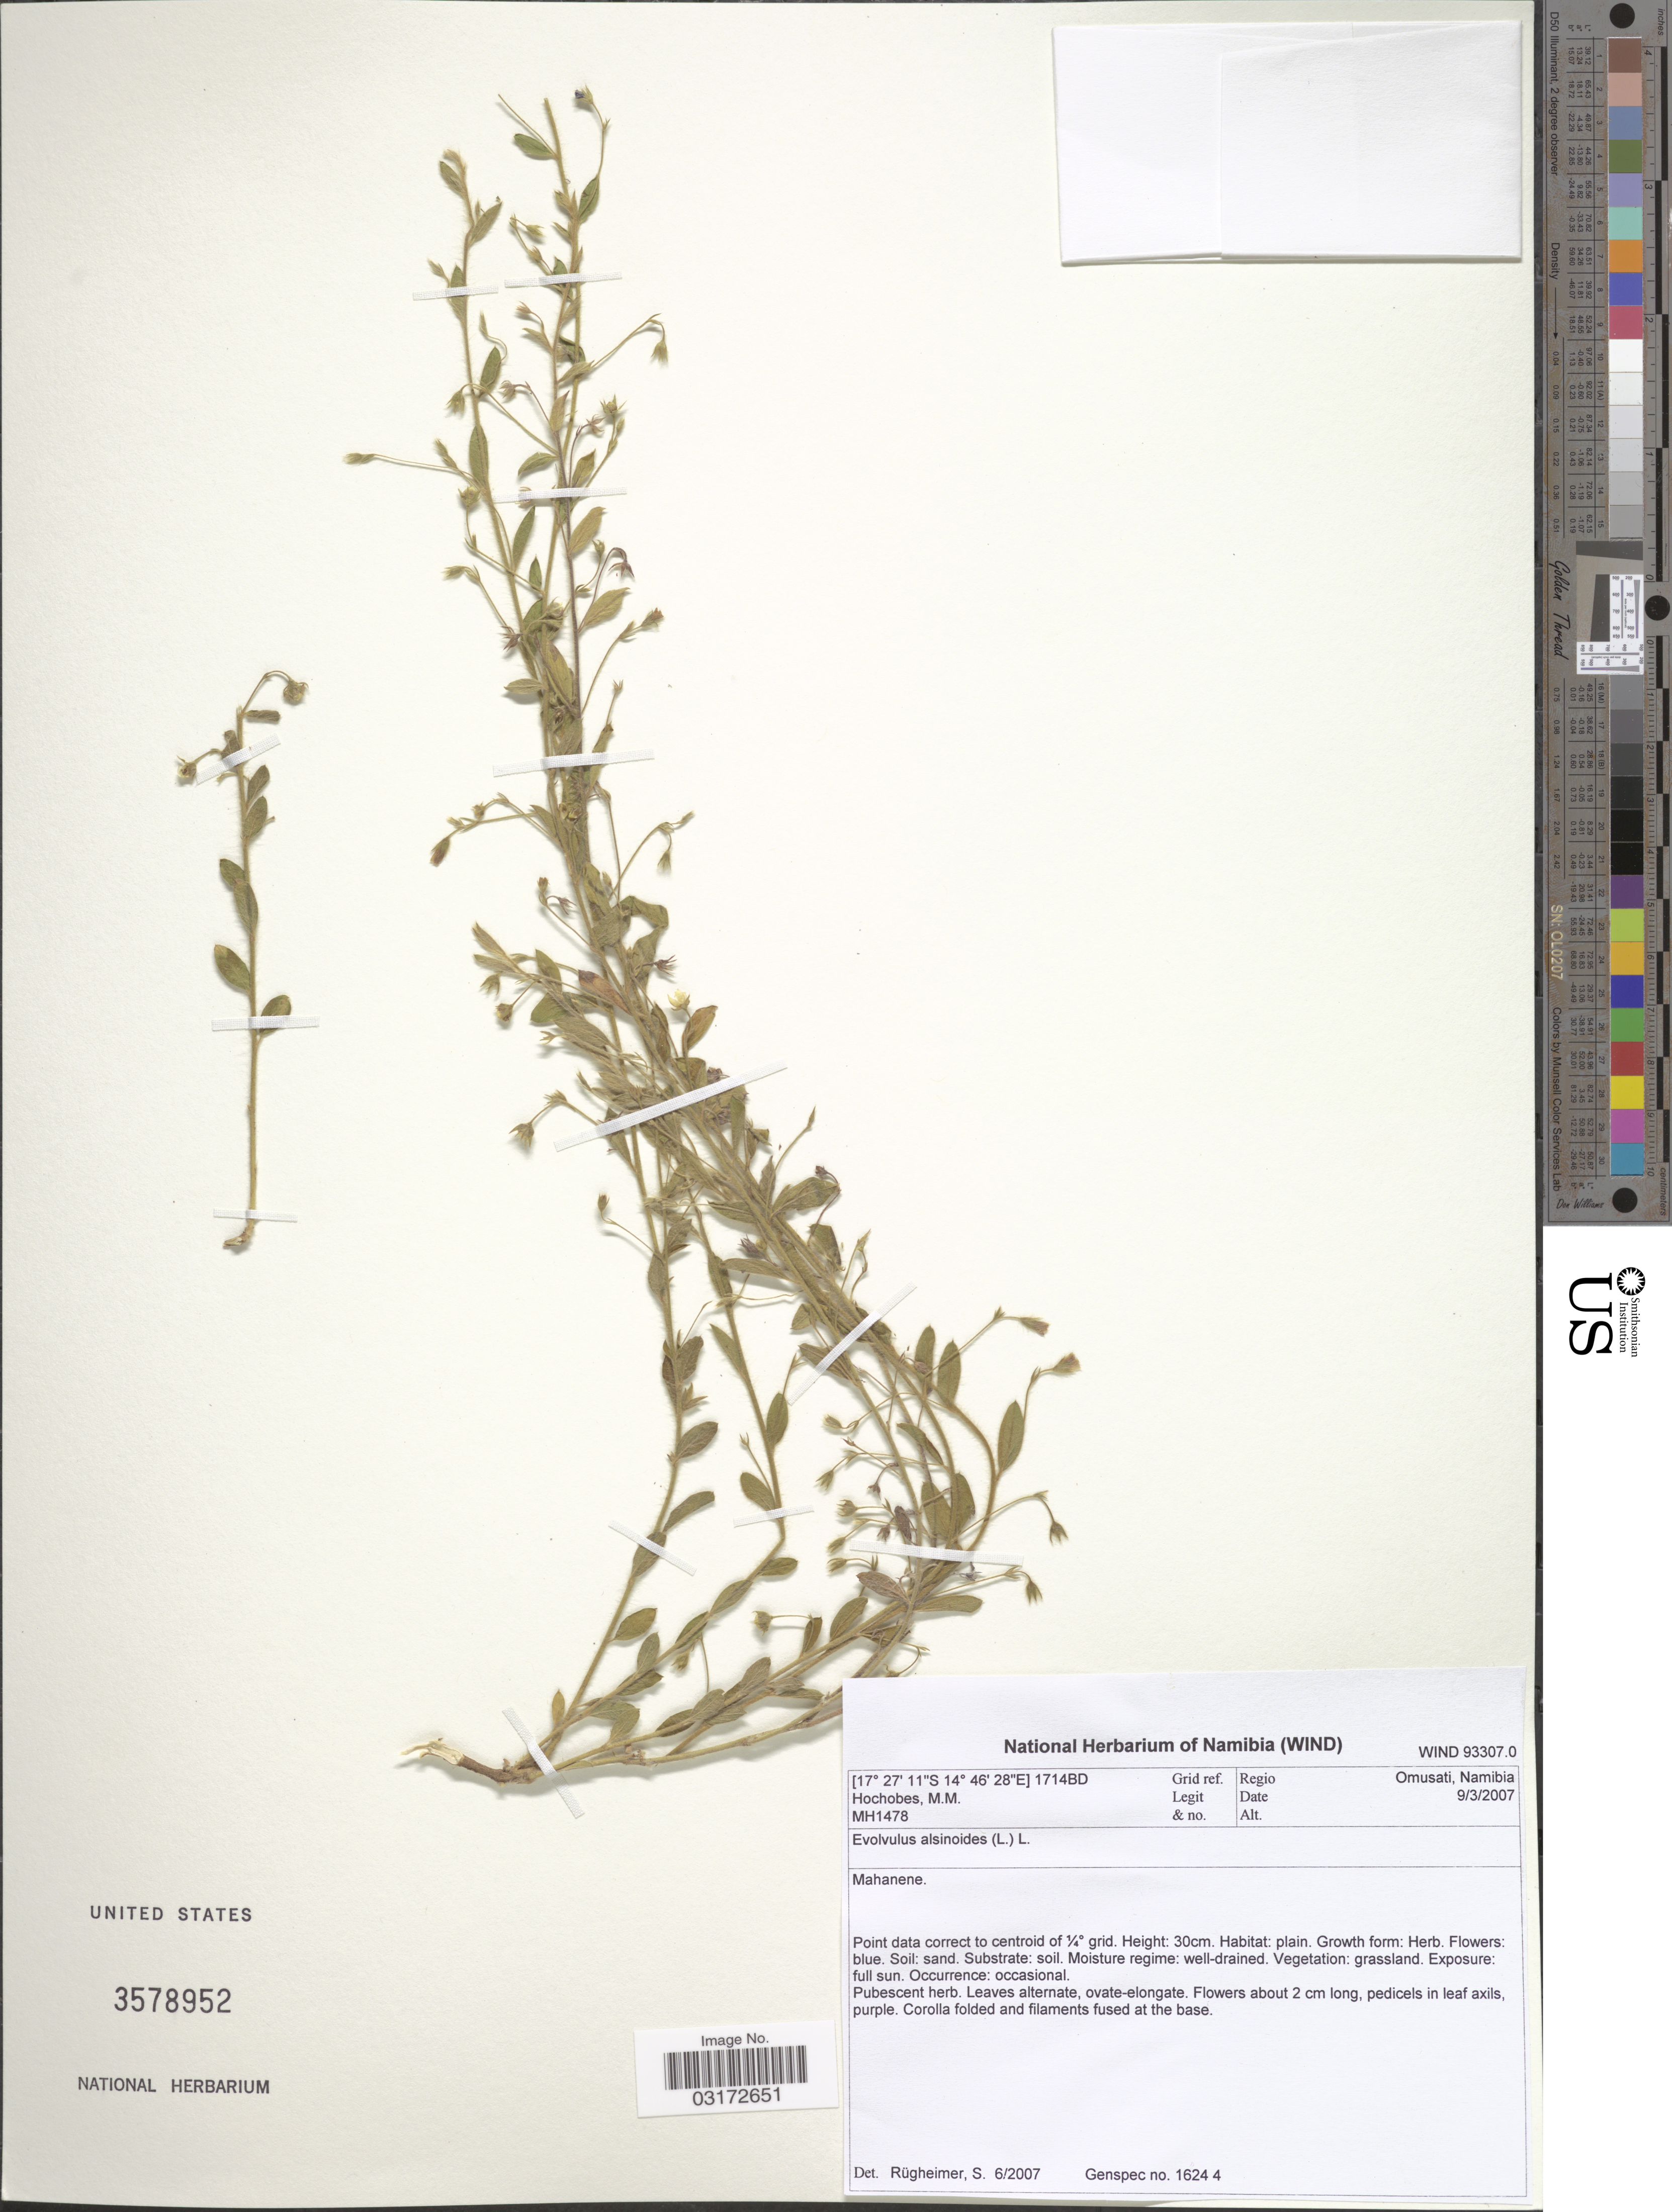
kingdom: Plantae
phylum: Tracheophyta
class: Magnoliopsida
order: Solanales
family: Convolvulaceae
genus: Evolvulus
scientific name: Evolvulus alsinoides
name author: (L.) L.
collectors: M. Hochobes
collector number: MH1478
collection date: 2007-03-09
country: Namibia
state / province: Omusati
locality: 1714BD Grid ref. Regio Omusati, Namibia. Mahanene.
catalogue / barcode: US 3578952